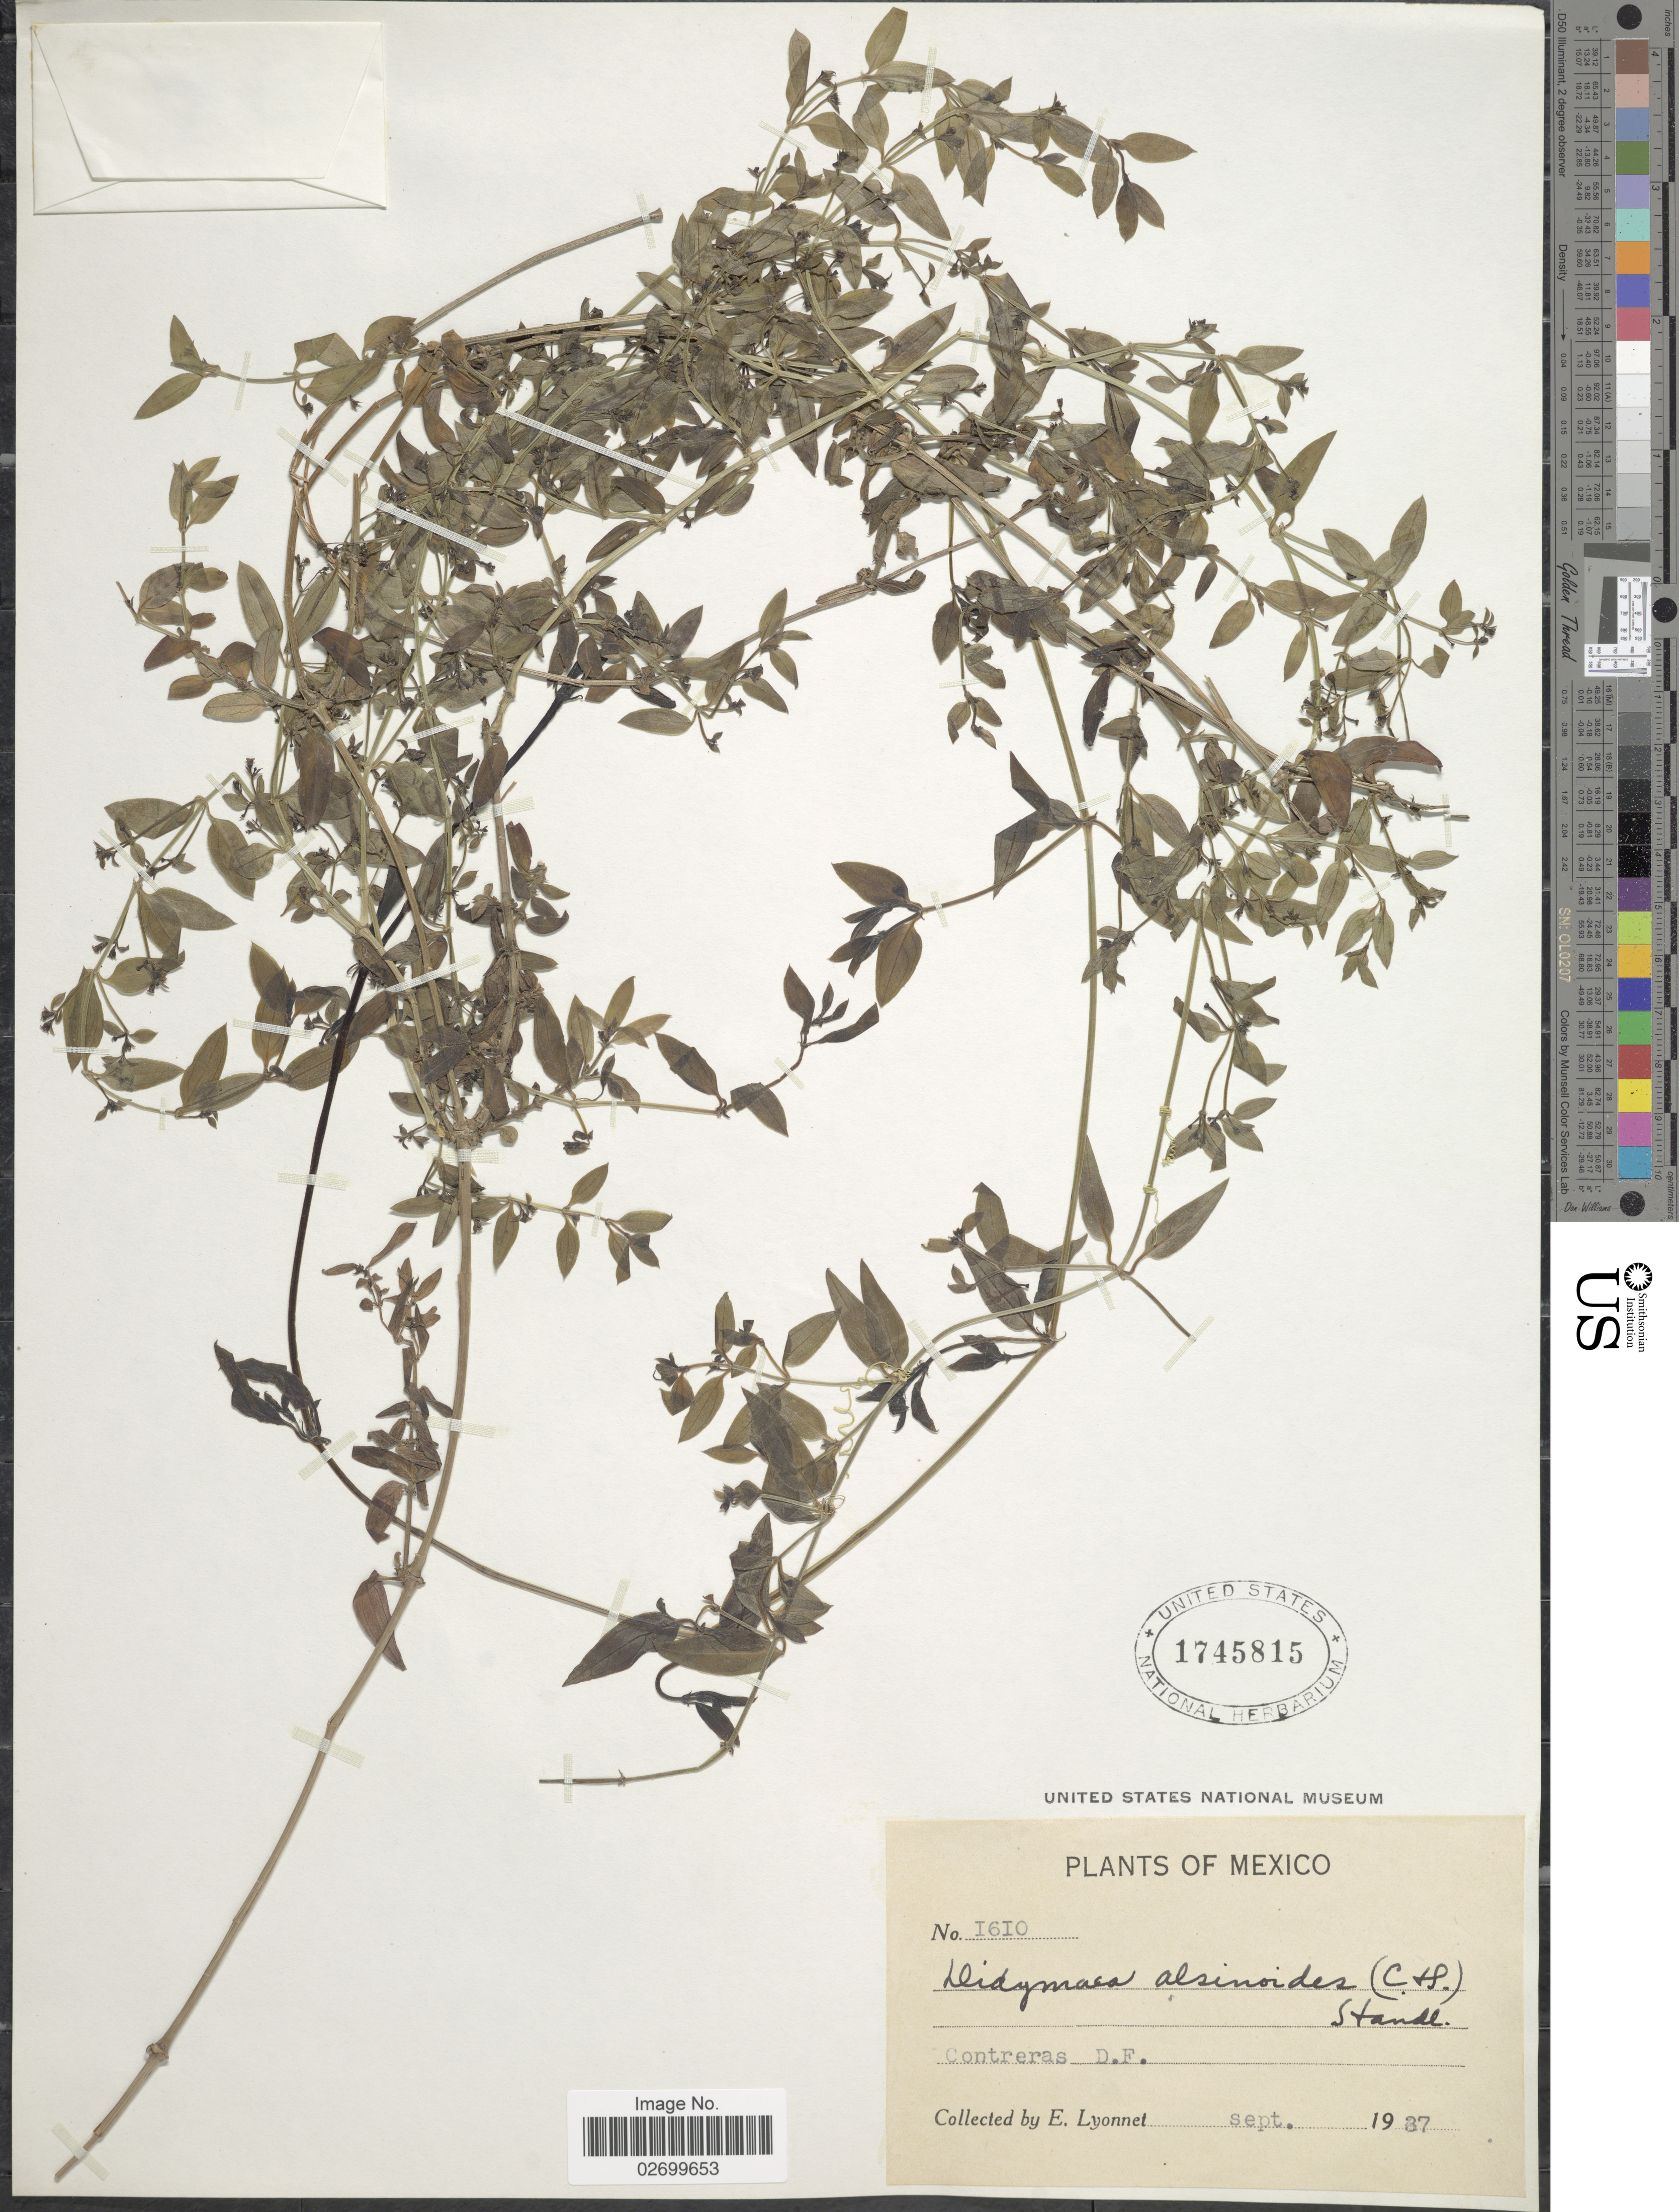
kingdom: Plantae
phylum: Tracheophyta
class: Magnoliopsida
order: Gentianales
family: Rubiaceae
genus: Didymaea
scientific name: Didymaea alsinoides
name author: (Cham. & Schltdl.) Standl.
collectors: E. Lyonnet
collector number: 1610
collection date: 1937-09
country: Mexico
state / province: Distrito Federal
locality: Contreras D.F.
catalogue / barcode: US 1745815